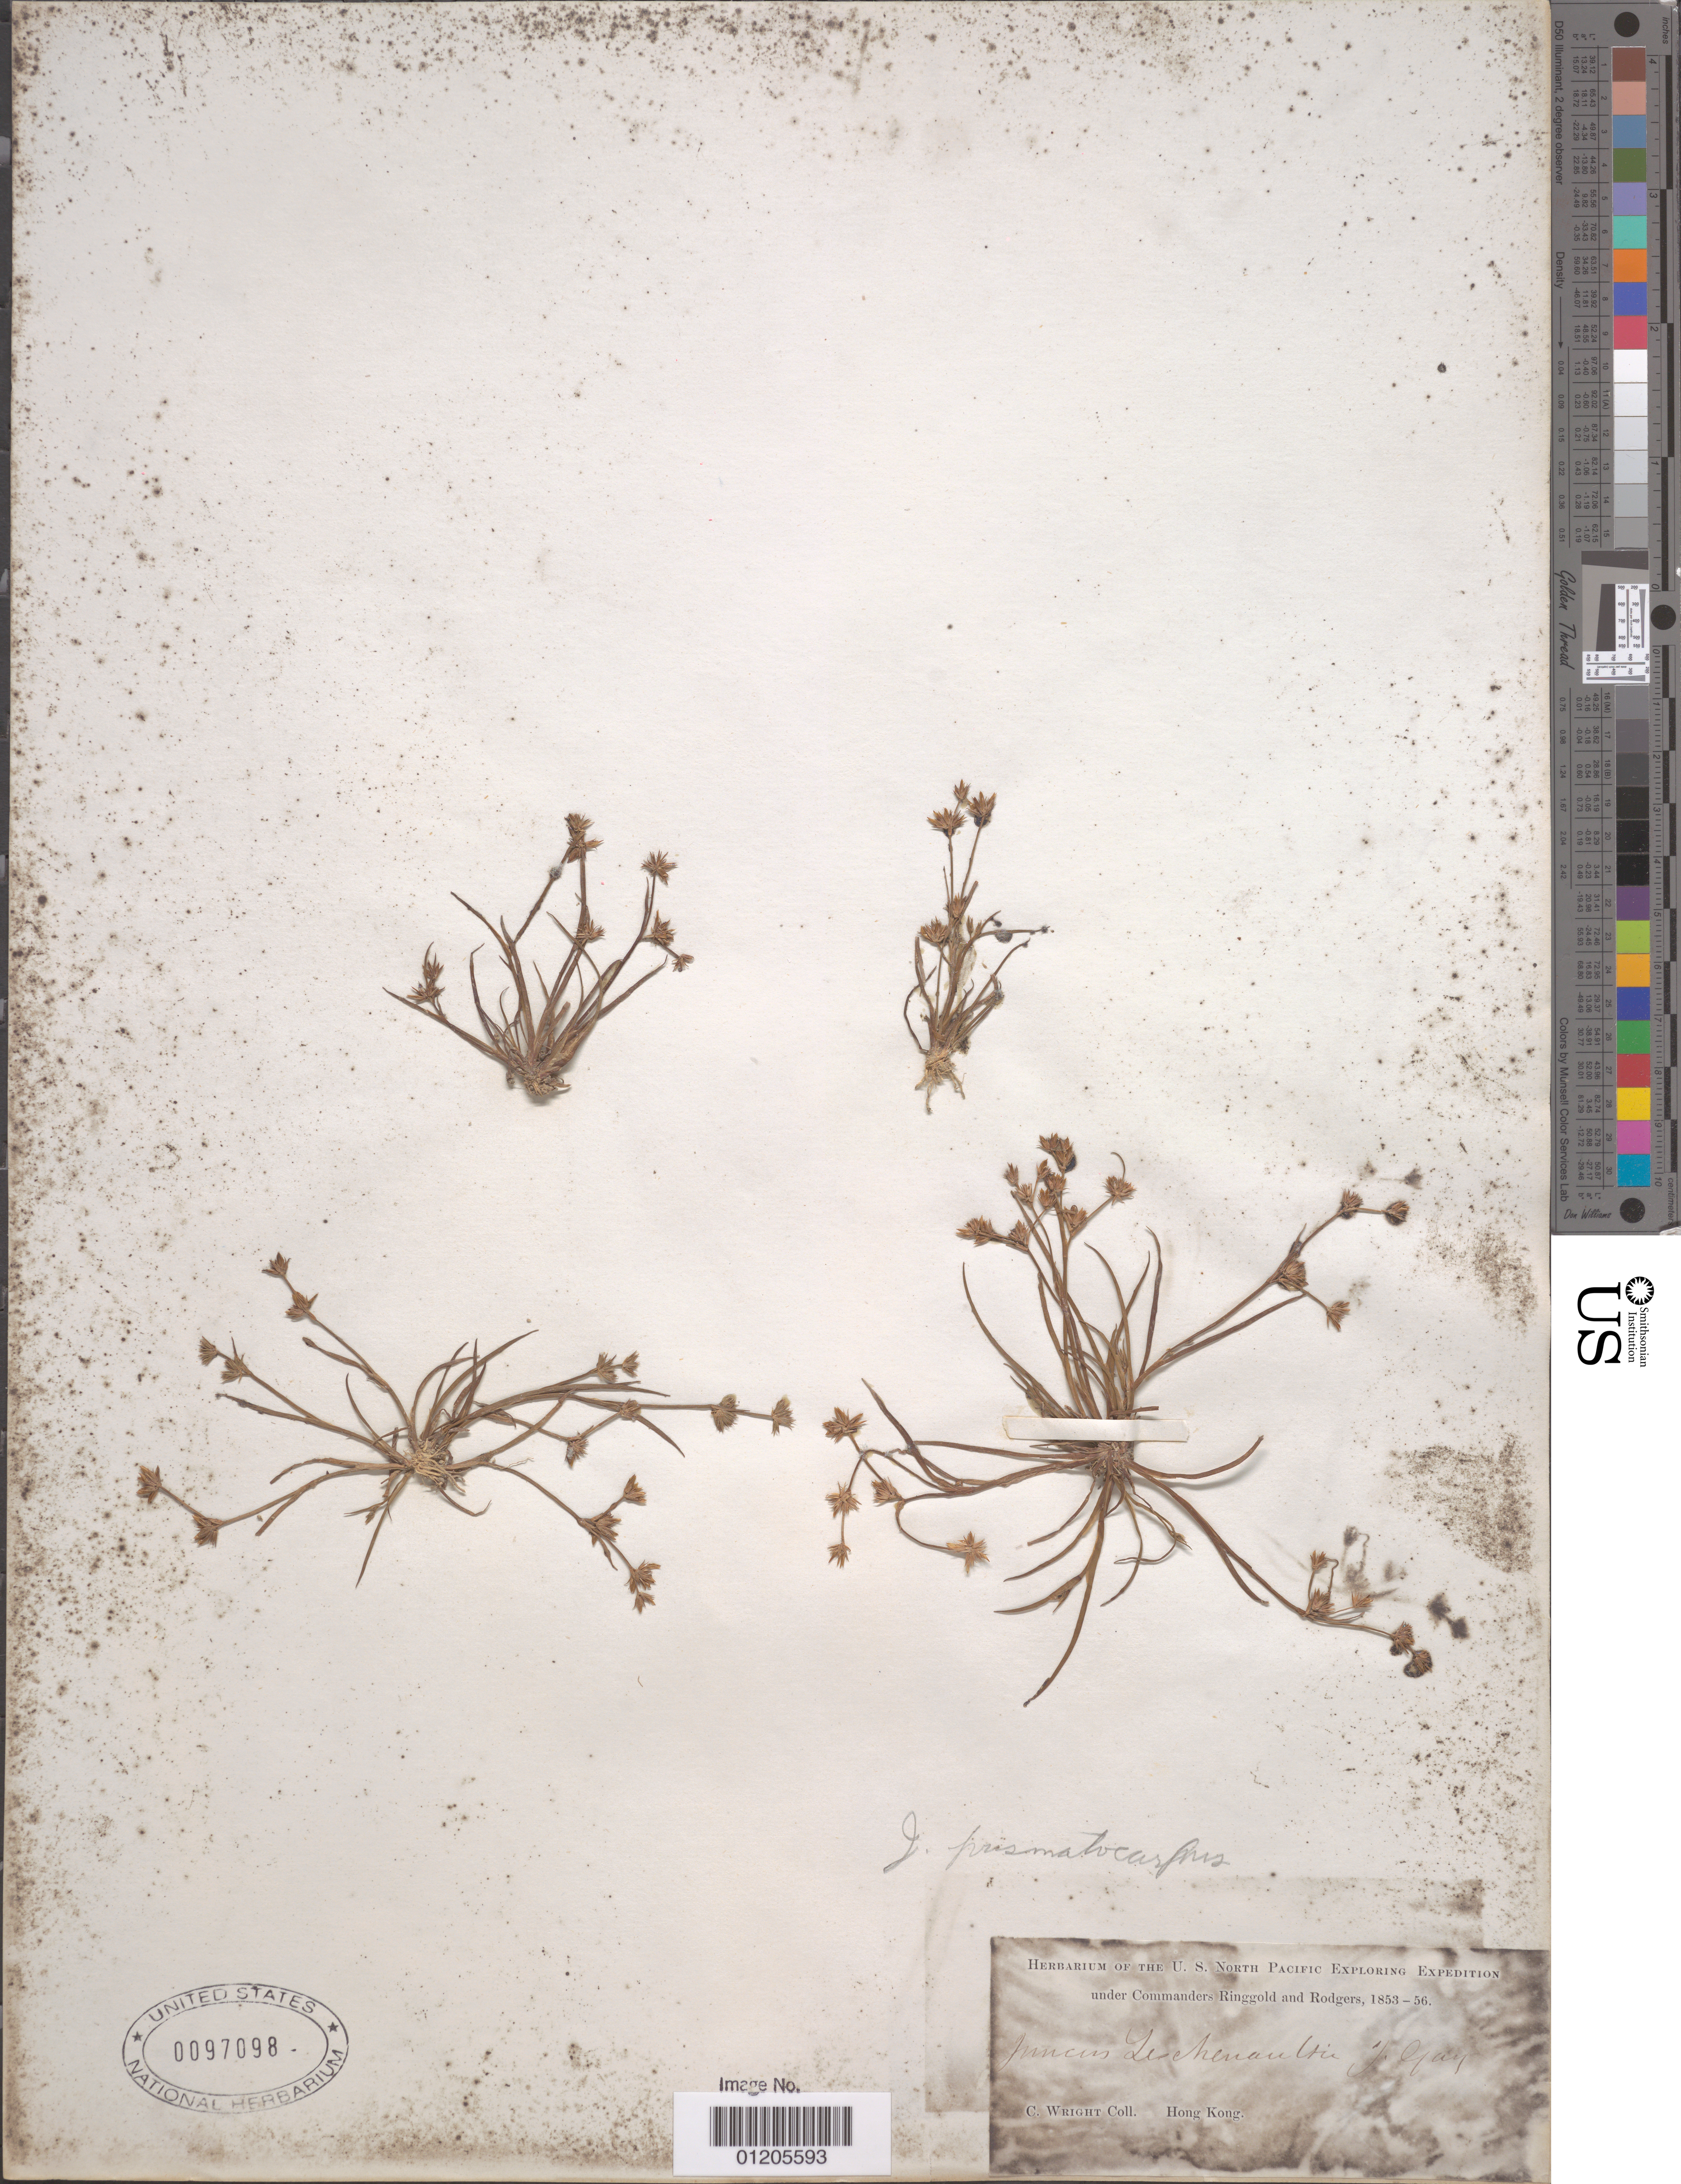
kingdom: Plantae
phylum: Tracheophyta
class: Liliopsida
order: Poales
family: Juncaceae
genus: Juncus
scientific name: Juncus prismatocarpus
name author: R. Br.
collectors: C. Wright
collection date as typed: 1853 to -- -- 1856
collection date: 1853/1856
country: China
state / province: Hong Kong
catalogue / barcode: US 97098